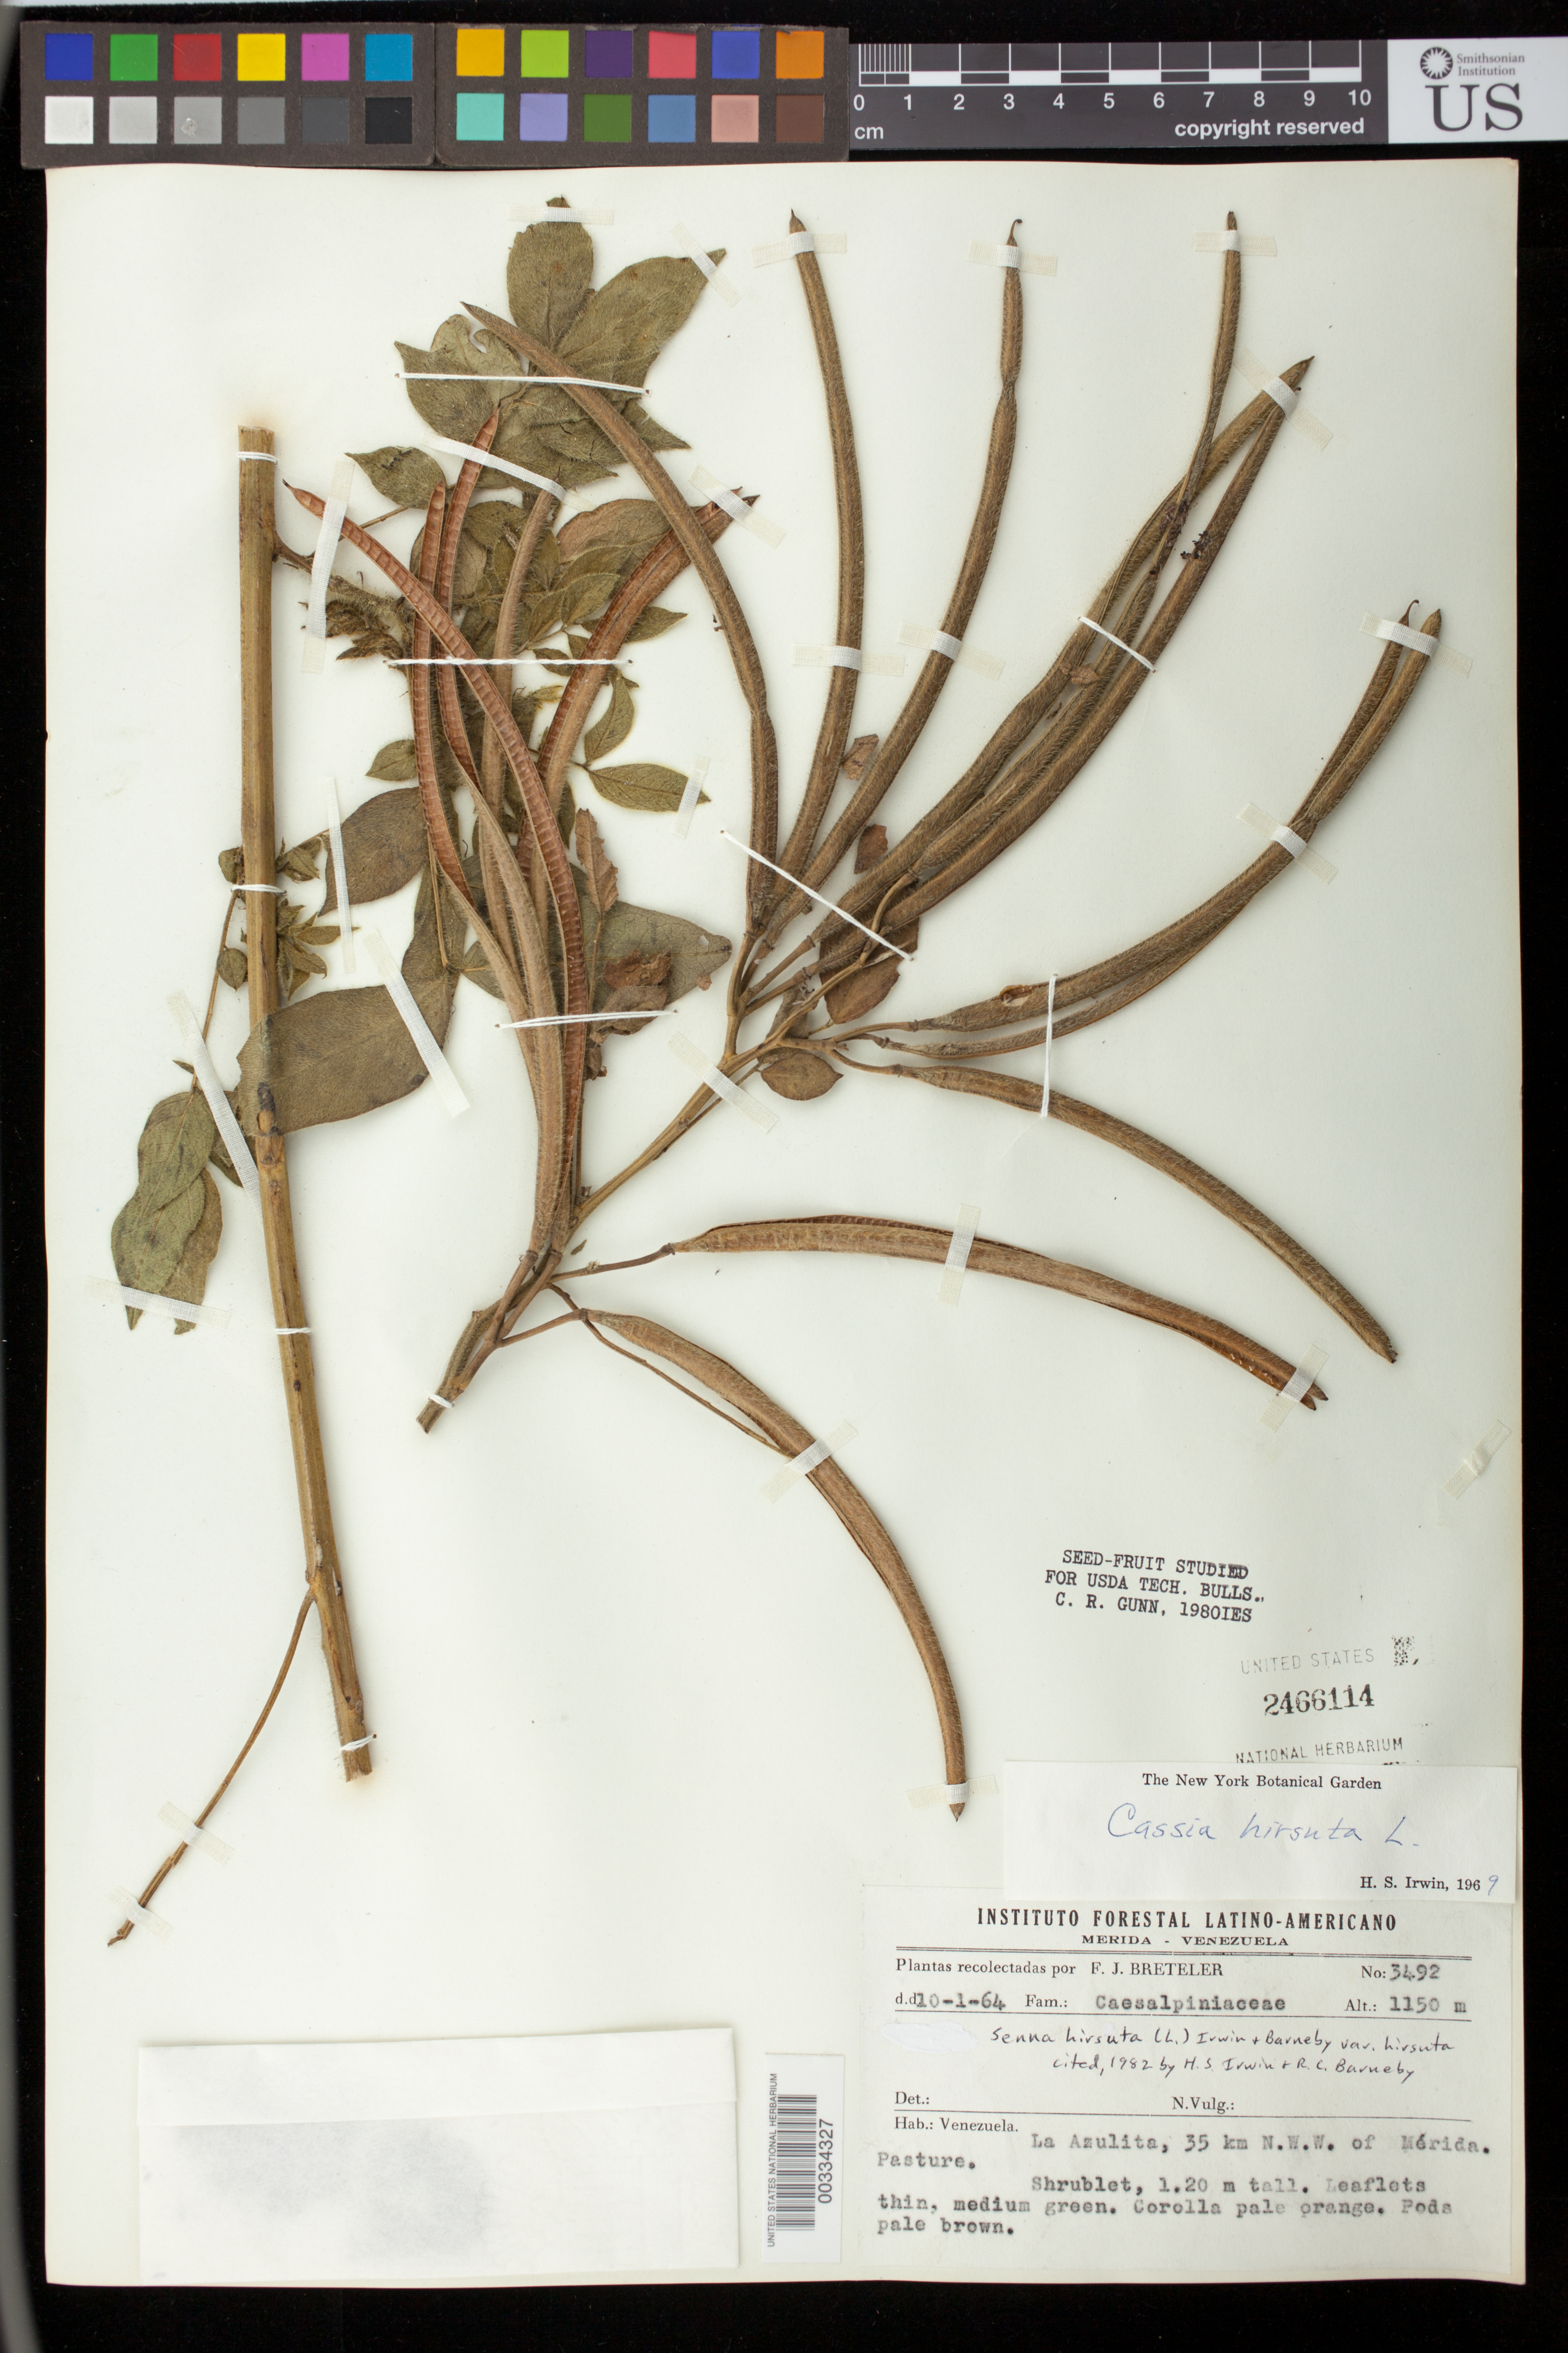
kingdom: Plantae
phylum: Tracheophyta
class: Magnoliopsida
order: Fabales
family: Fabaceae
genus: Senna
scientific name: Senna hirsuta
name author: (L.) H.S. Irwin & Barneby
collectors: F. J. Breteler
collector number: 3492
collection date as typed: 10 Jan 1964 or 01 Oct 1964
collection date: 1964-01-10 or 1964-10-01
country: Venezuela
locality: La azulita, 35 km nww of merida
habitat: Pasture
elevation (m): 1150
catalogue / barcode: US 2466114